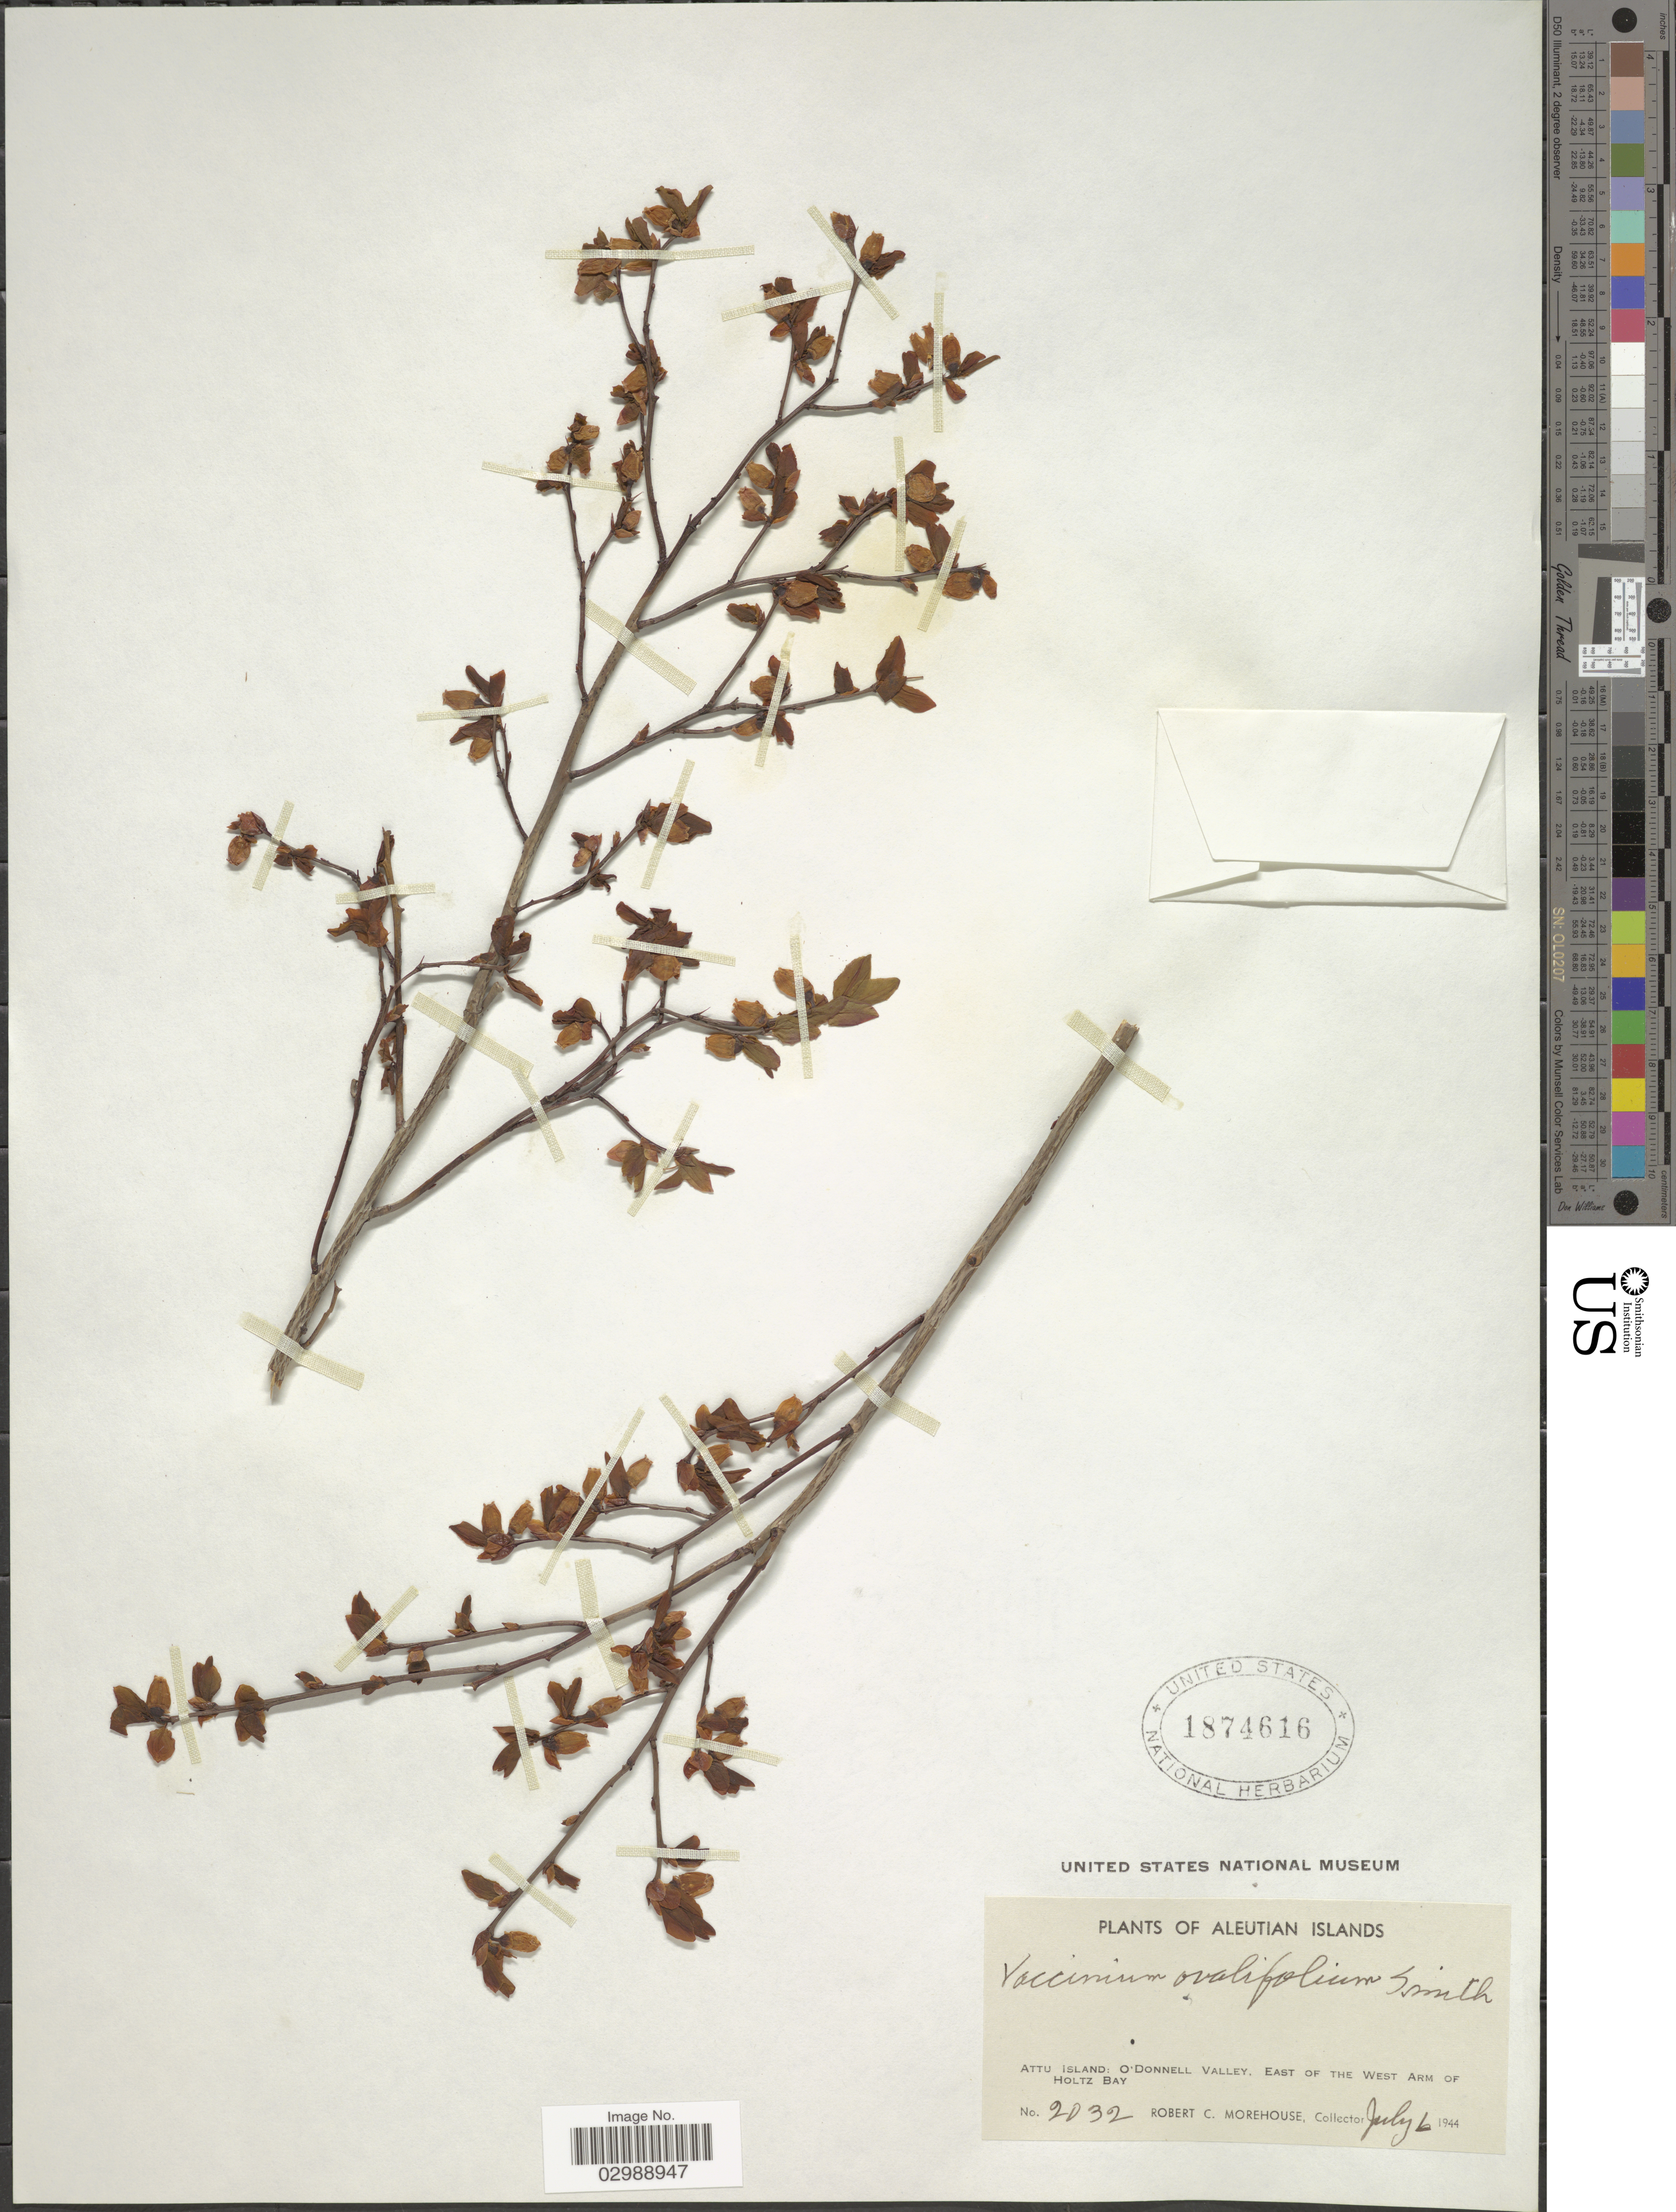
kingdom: Plantae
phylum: Tracheophyta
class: Magnoliopsida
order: Ericales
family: Ericaceae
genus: Vaccinium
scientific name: Vaccinium ovalifolium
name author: Sm.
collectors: R. Morehouse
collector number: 2032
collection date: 1944-07-06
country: United States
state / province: Alaska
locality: Aleutian Islands. Attu Island: O'Donnell Valley, east of the West Arm of Holtz Bay.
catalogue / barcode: US 1874616